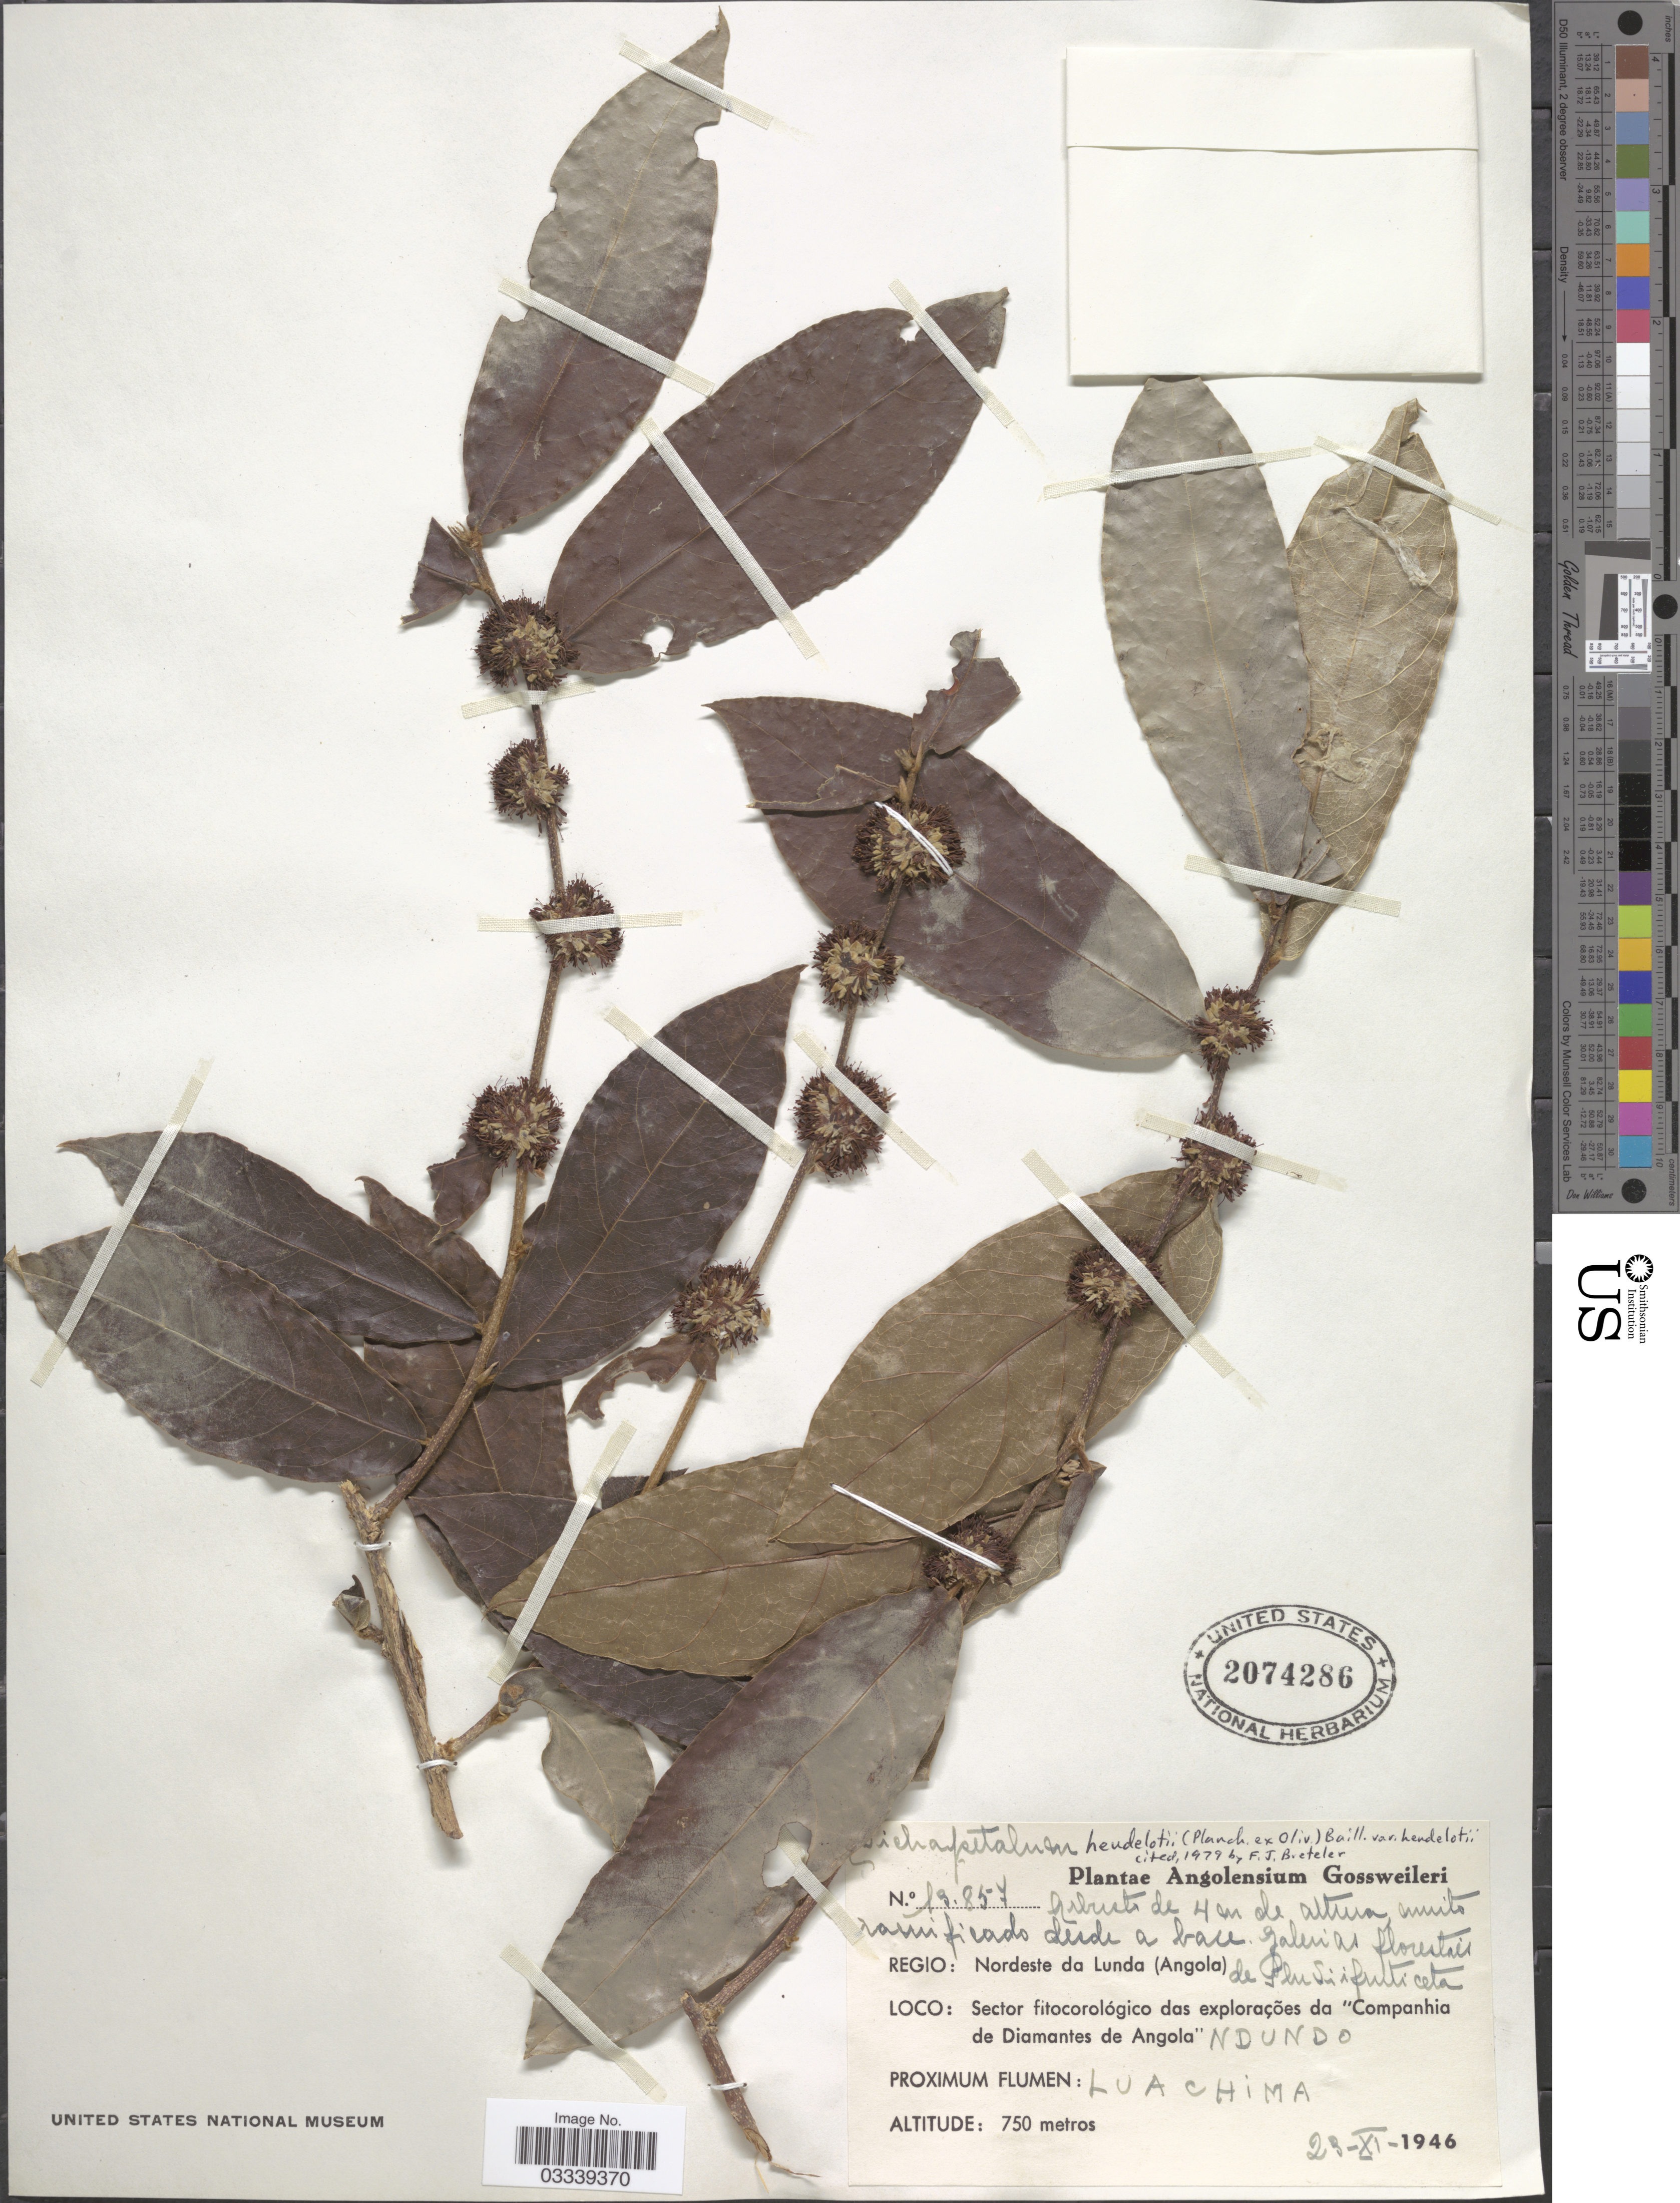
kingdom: Plantae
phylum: Tracheophyta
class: Magnoliopsida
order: Malpighiales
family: Dichapetalaceae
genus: Dichapetalum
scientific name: Dichapetalum heudelotii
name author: (Planch. ex Oliv.) Baill.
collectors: -. Gossweiler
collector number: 13857*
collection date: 1946-11-23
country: Angola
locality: Regio: Nordeste da Lunda, Sector fitocorológico das explorações da "Companhia de Diamantes de Angola"Ndundo.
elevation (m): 750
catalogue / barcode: US 2074286